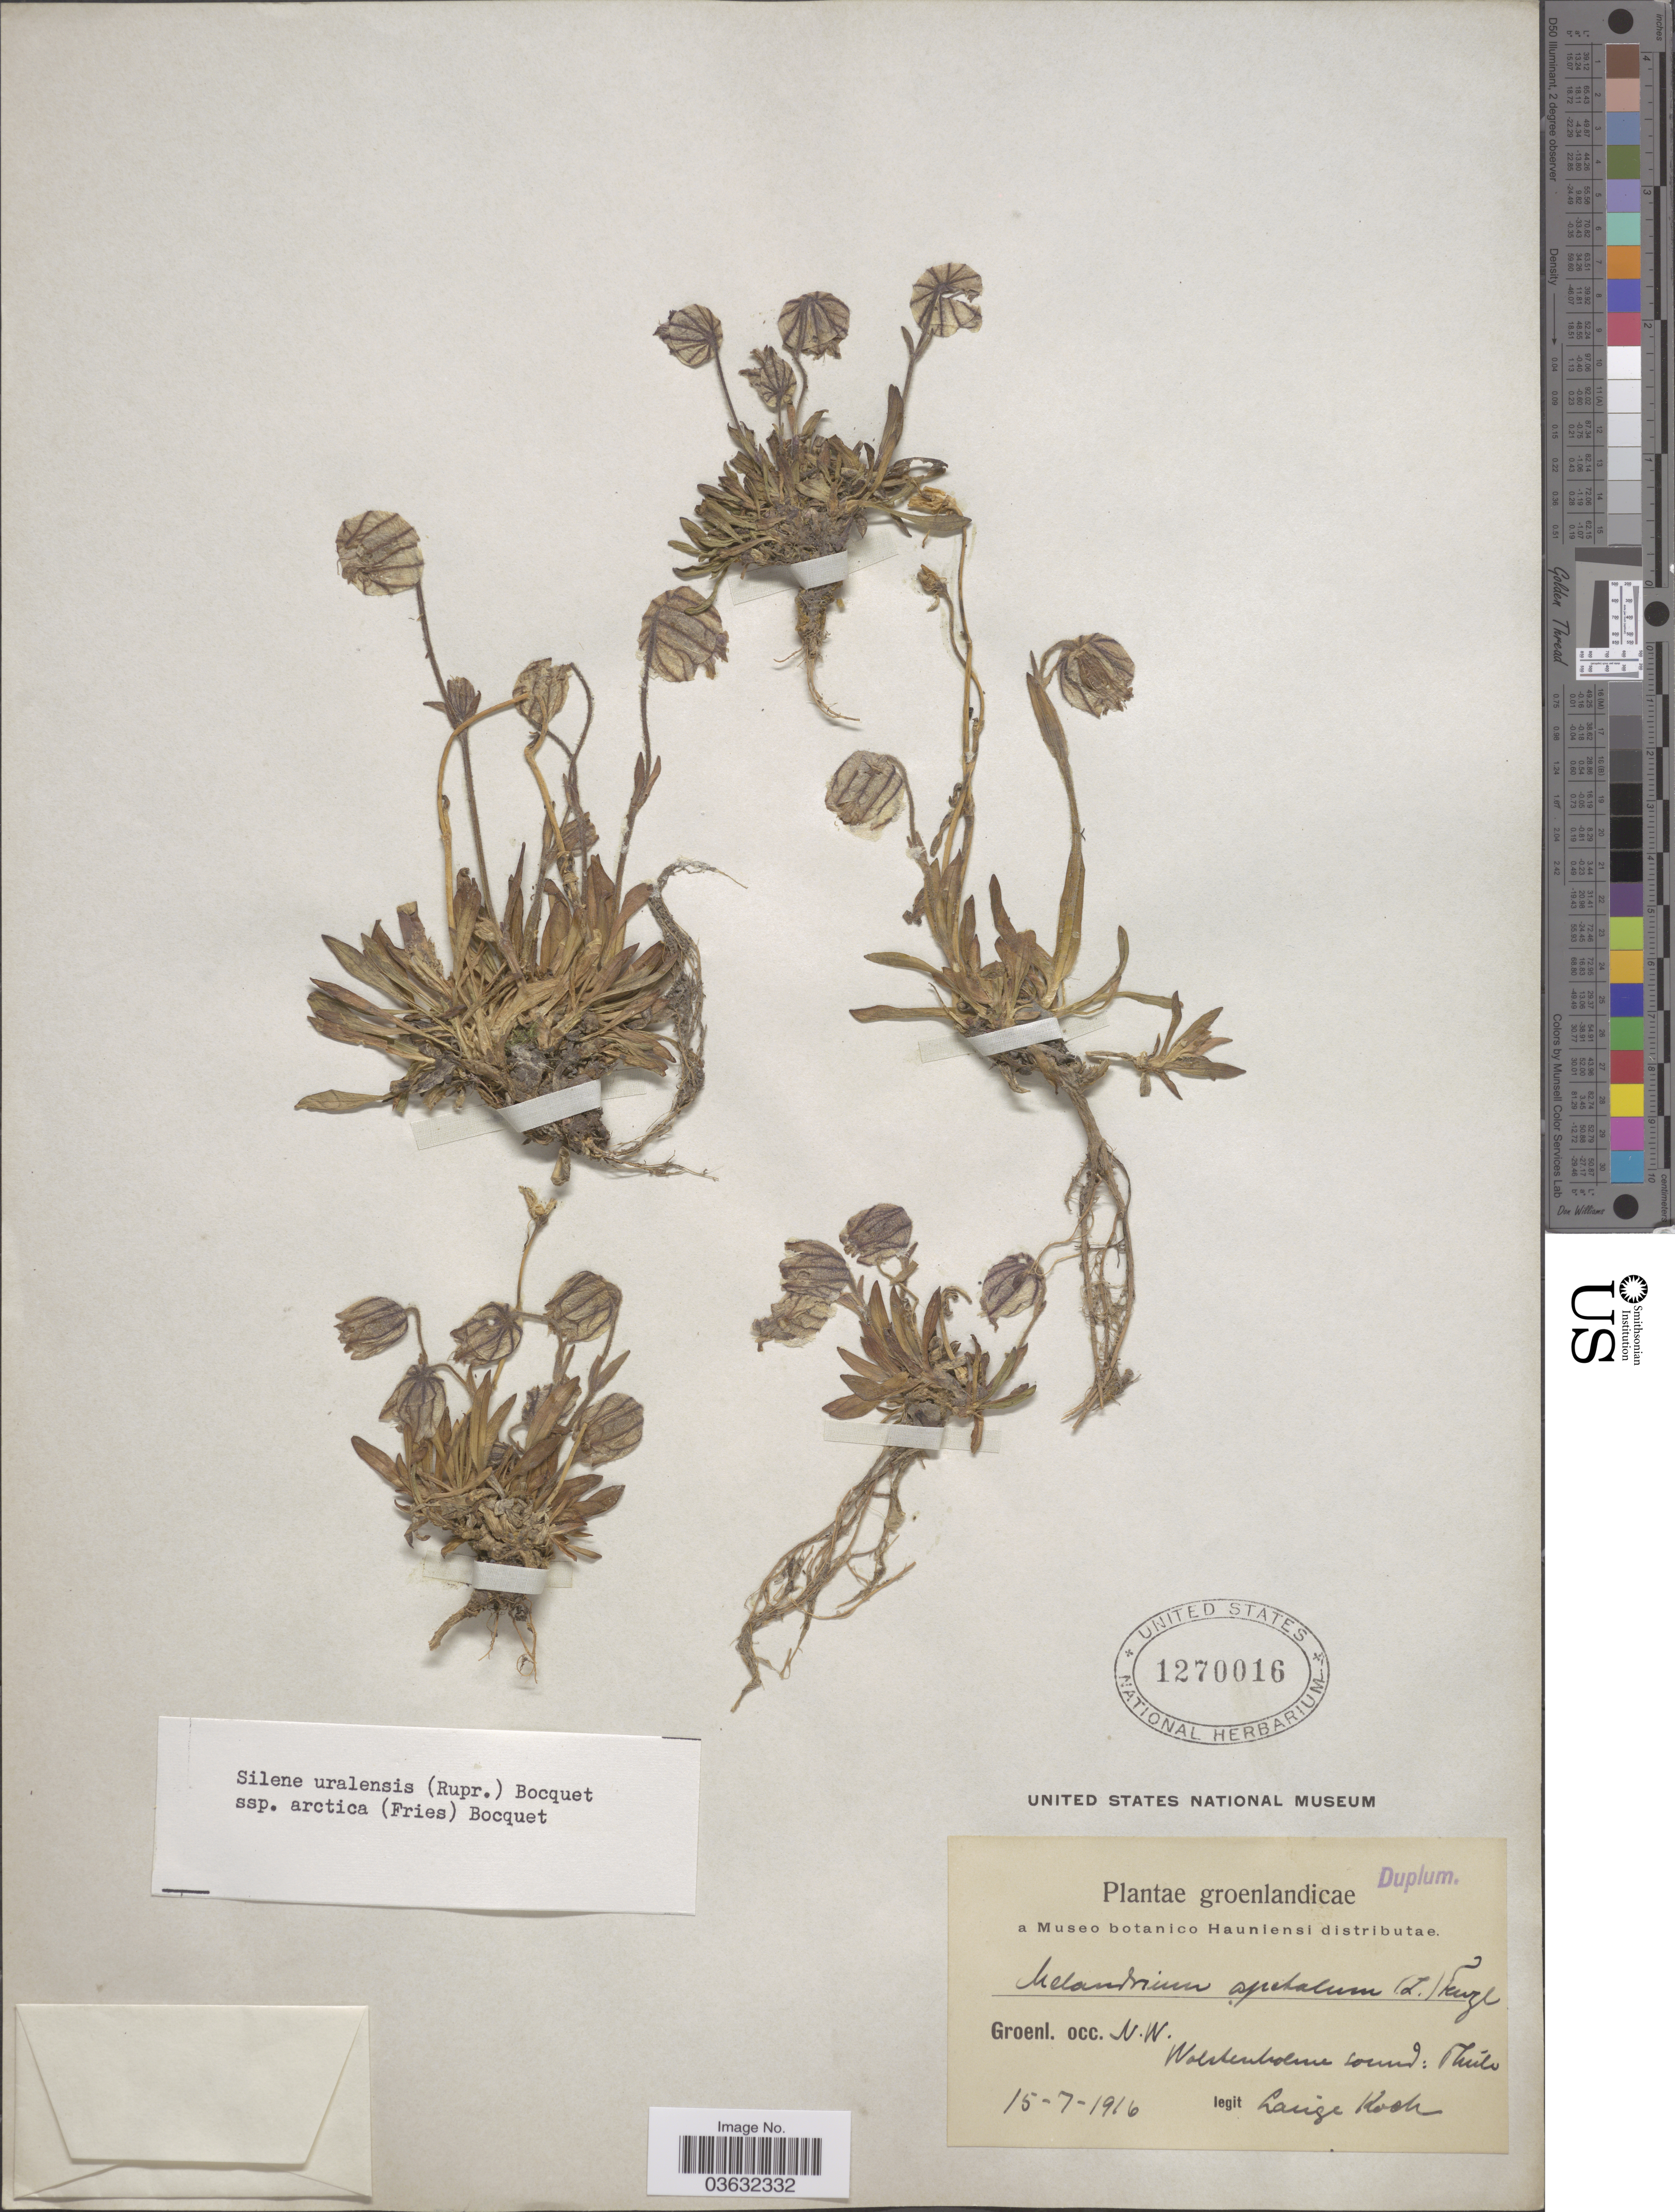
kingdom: Plantae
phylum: Tracheophyta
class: Magnoliopsida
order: Caryophyllales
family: Caryophyllaceae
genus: Silene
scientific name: Silene uralensis subsp. arctica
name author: (Fr.) Bocquet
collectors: L. Koch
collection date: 1916-07-15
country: Greenland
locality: Groenl. occ. N.W. Wolstenholme Sound: Thule.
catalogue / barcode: US 1270016